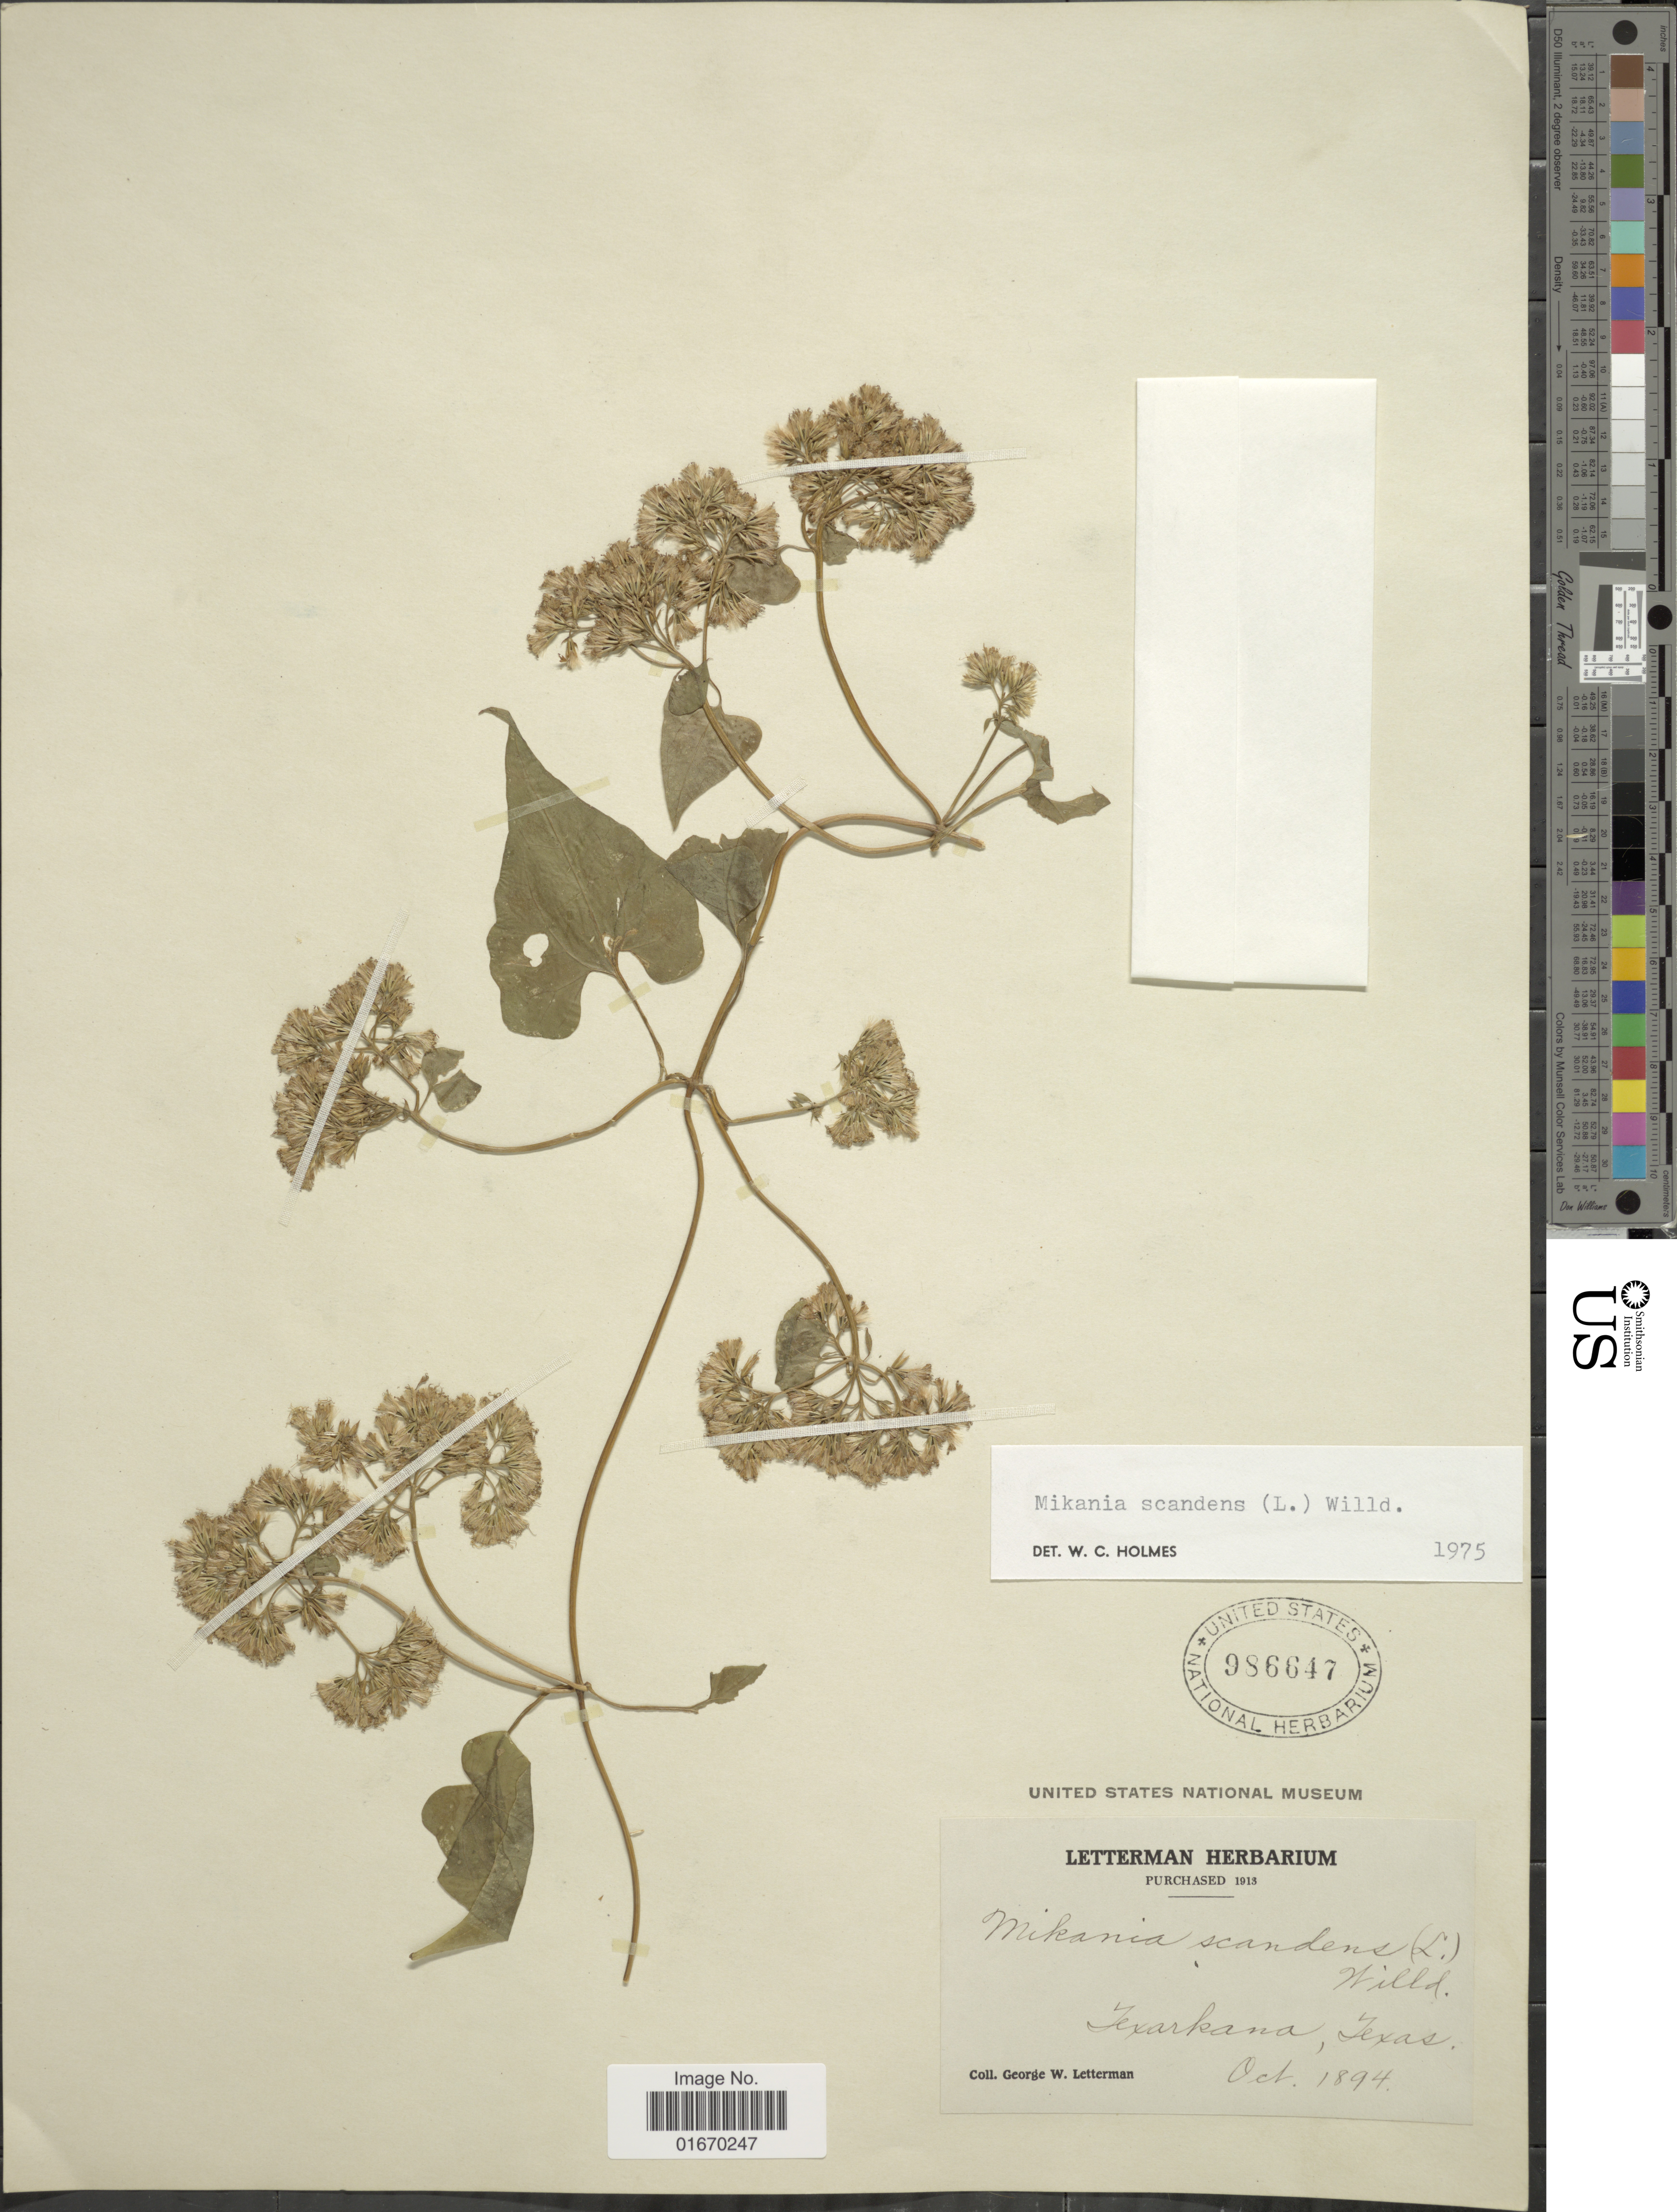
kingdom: Plantae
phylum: Tracheophyta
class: Magnoliopsida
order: Asterales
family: Asteraceae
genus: Mikania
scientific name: Mikania scandens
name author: (L.) Willd.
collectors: G. W. Letterman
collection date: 1894-10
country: United States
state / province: Texas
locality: Texarkana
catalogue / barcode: US 986647